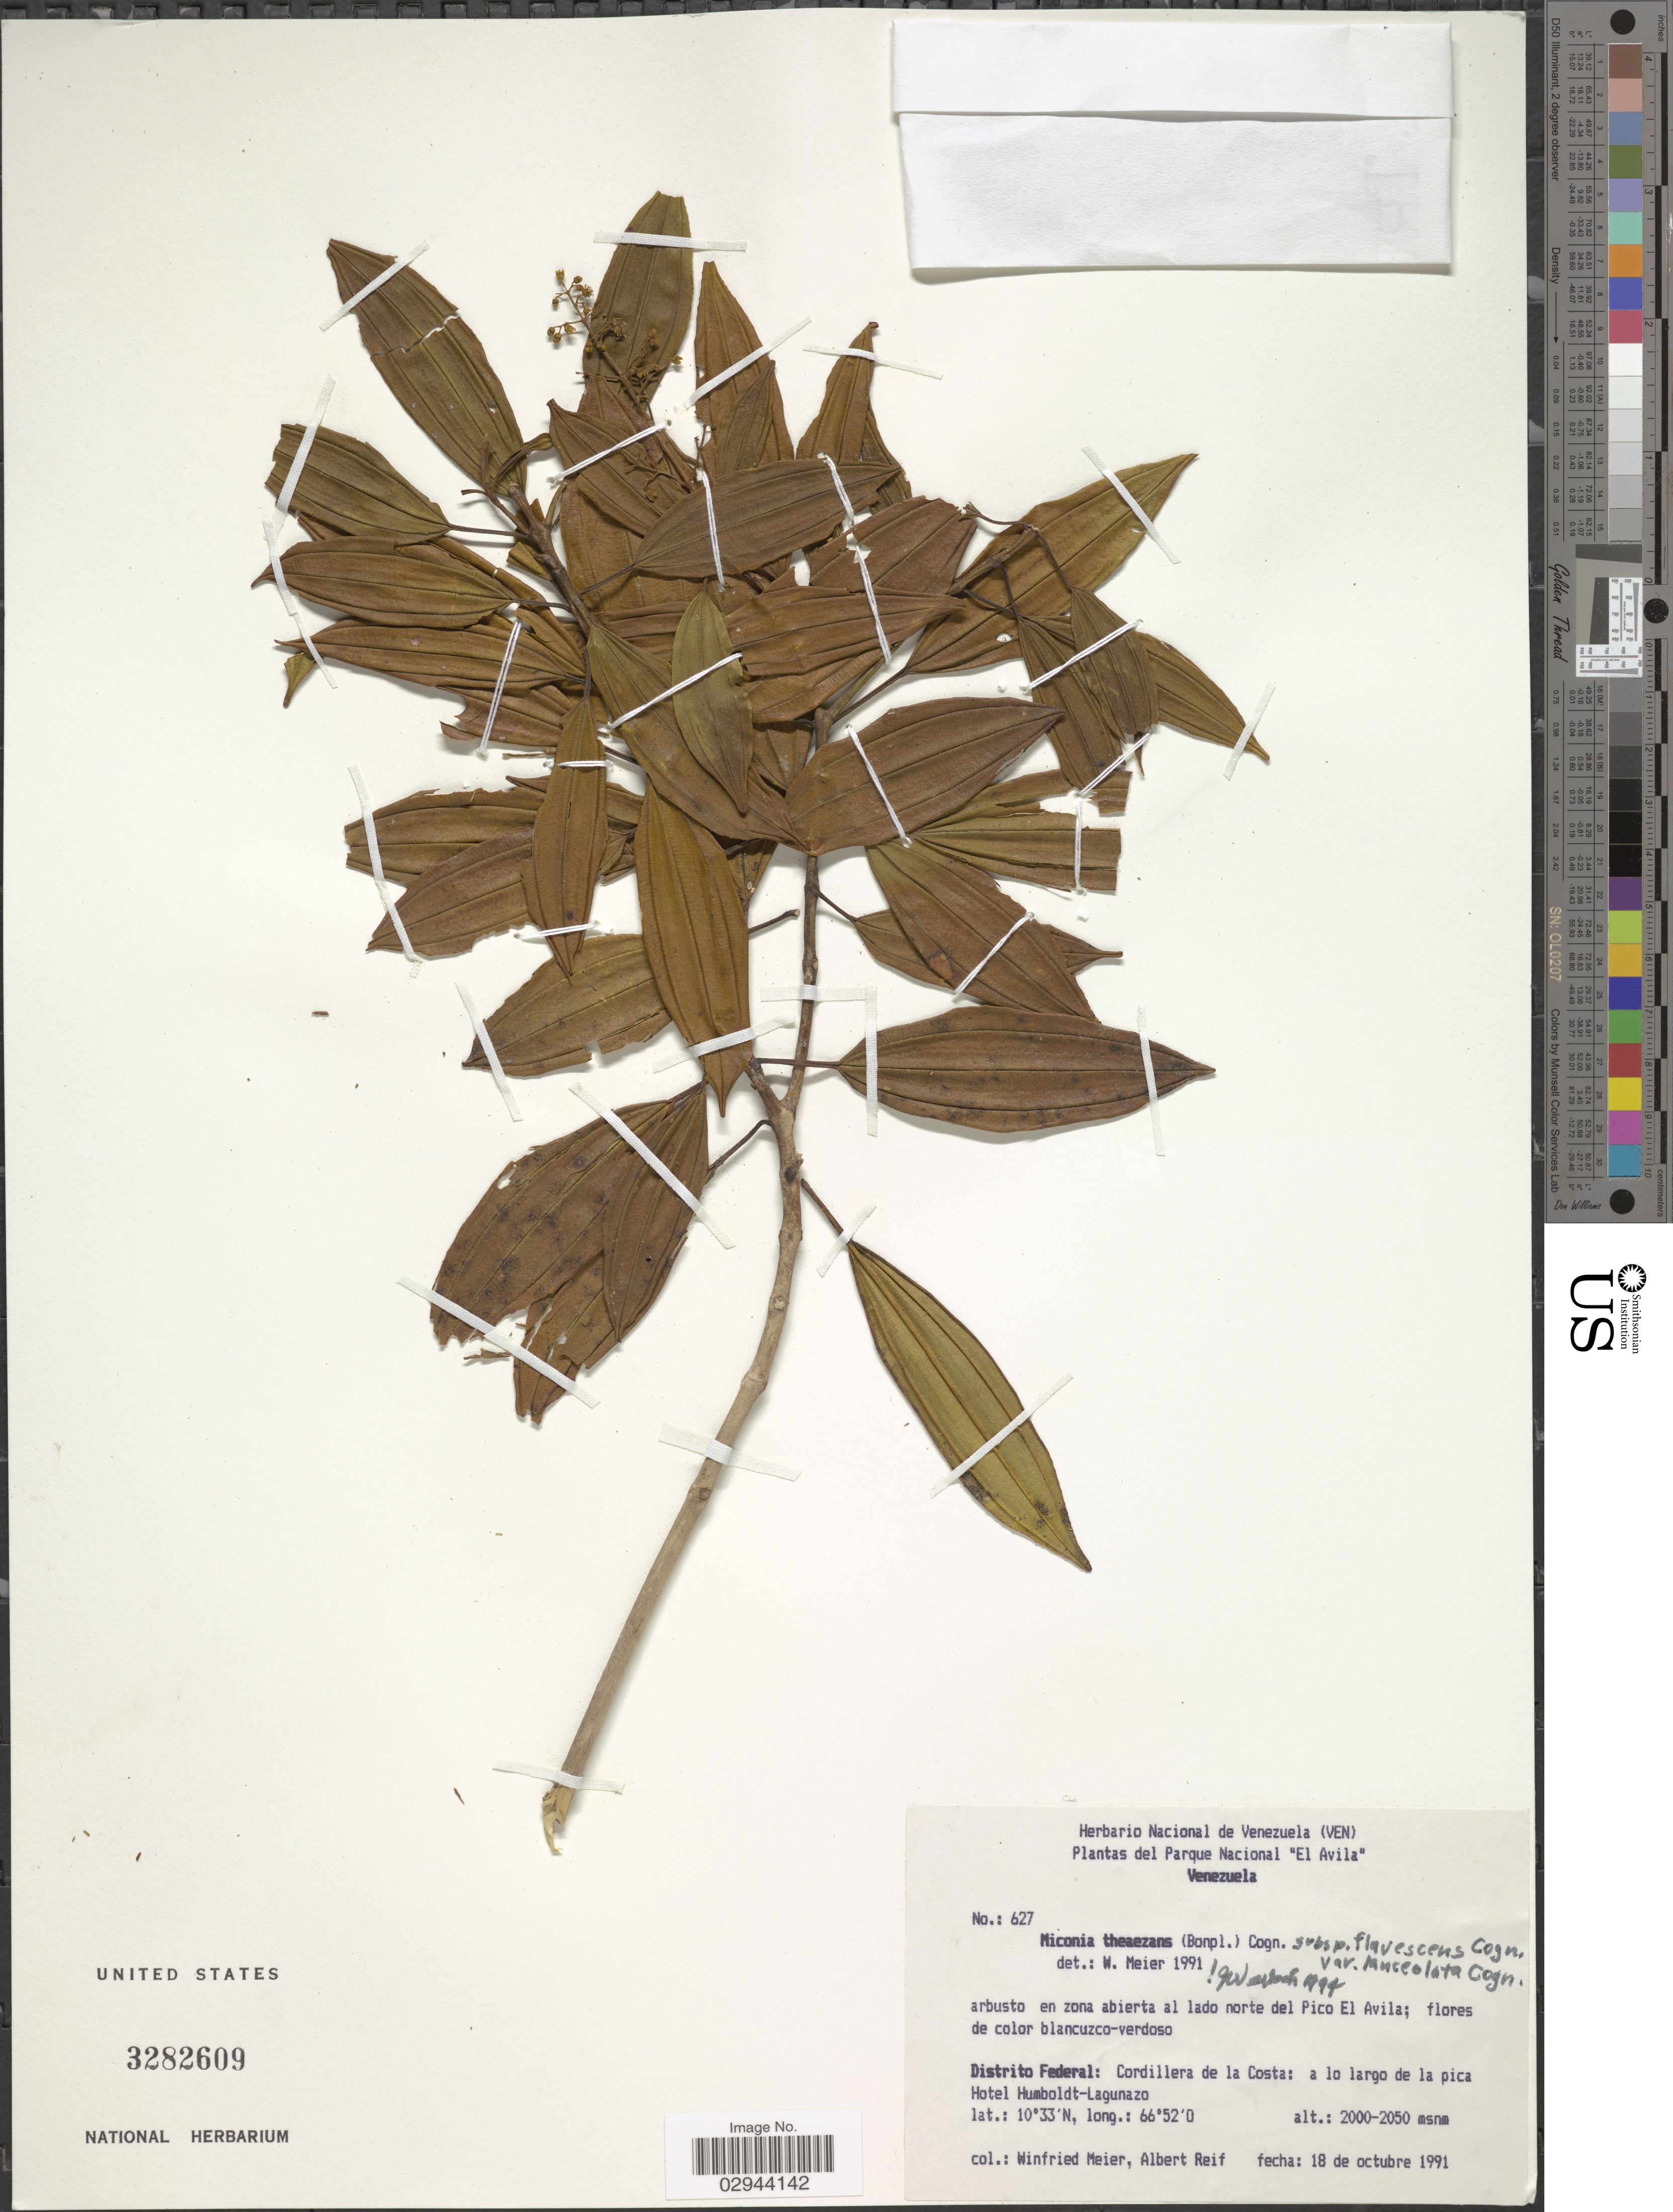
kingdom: Plantae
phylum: Tracheophyta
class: Magnoliopsida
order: Myrtales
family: Melastomataceae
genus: Miconia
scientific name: Miconia theizans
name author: (Bonpl.) Cogn.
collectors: W. Meier & A. Reif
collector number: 627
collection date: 1991-10-18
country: Venezuela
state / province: Miranda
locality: Parque Nacional 'El Avila'. Distrito Federal, Cordillera de la Costa, a lo largo de la pica Hotel Humboldt-Lagunazo.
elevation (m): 2000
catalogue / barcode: US 3282609